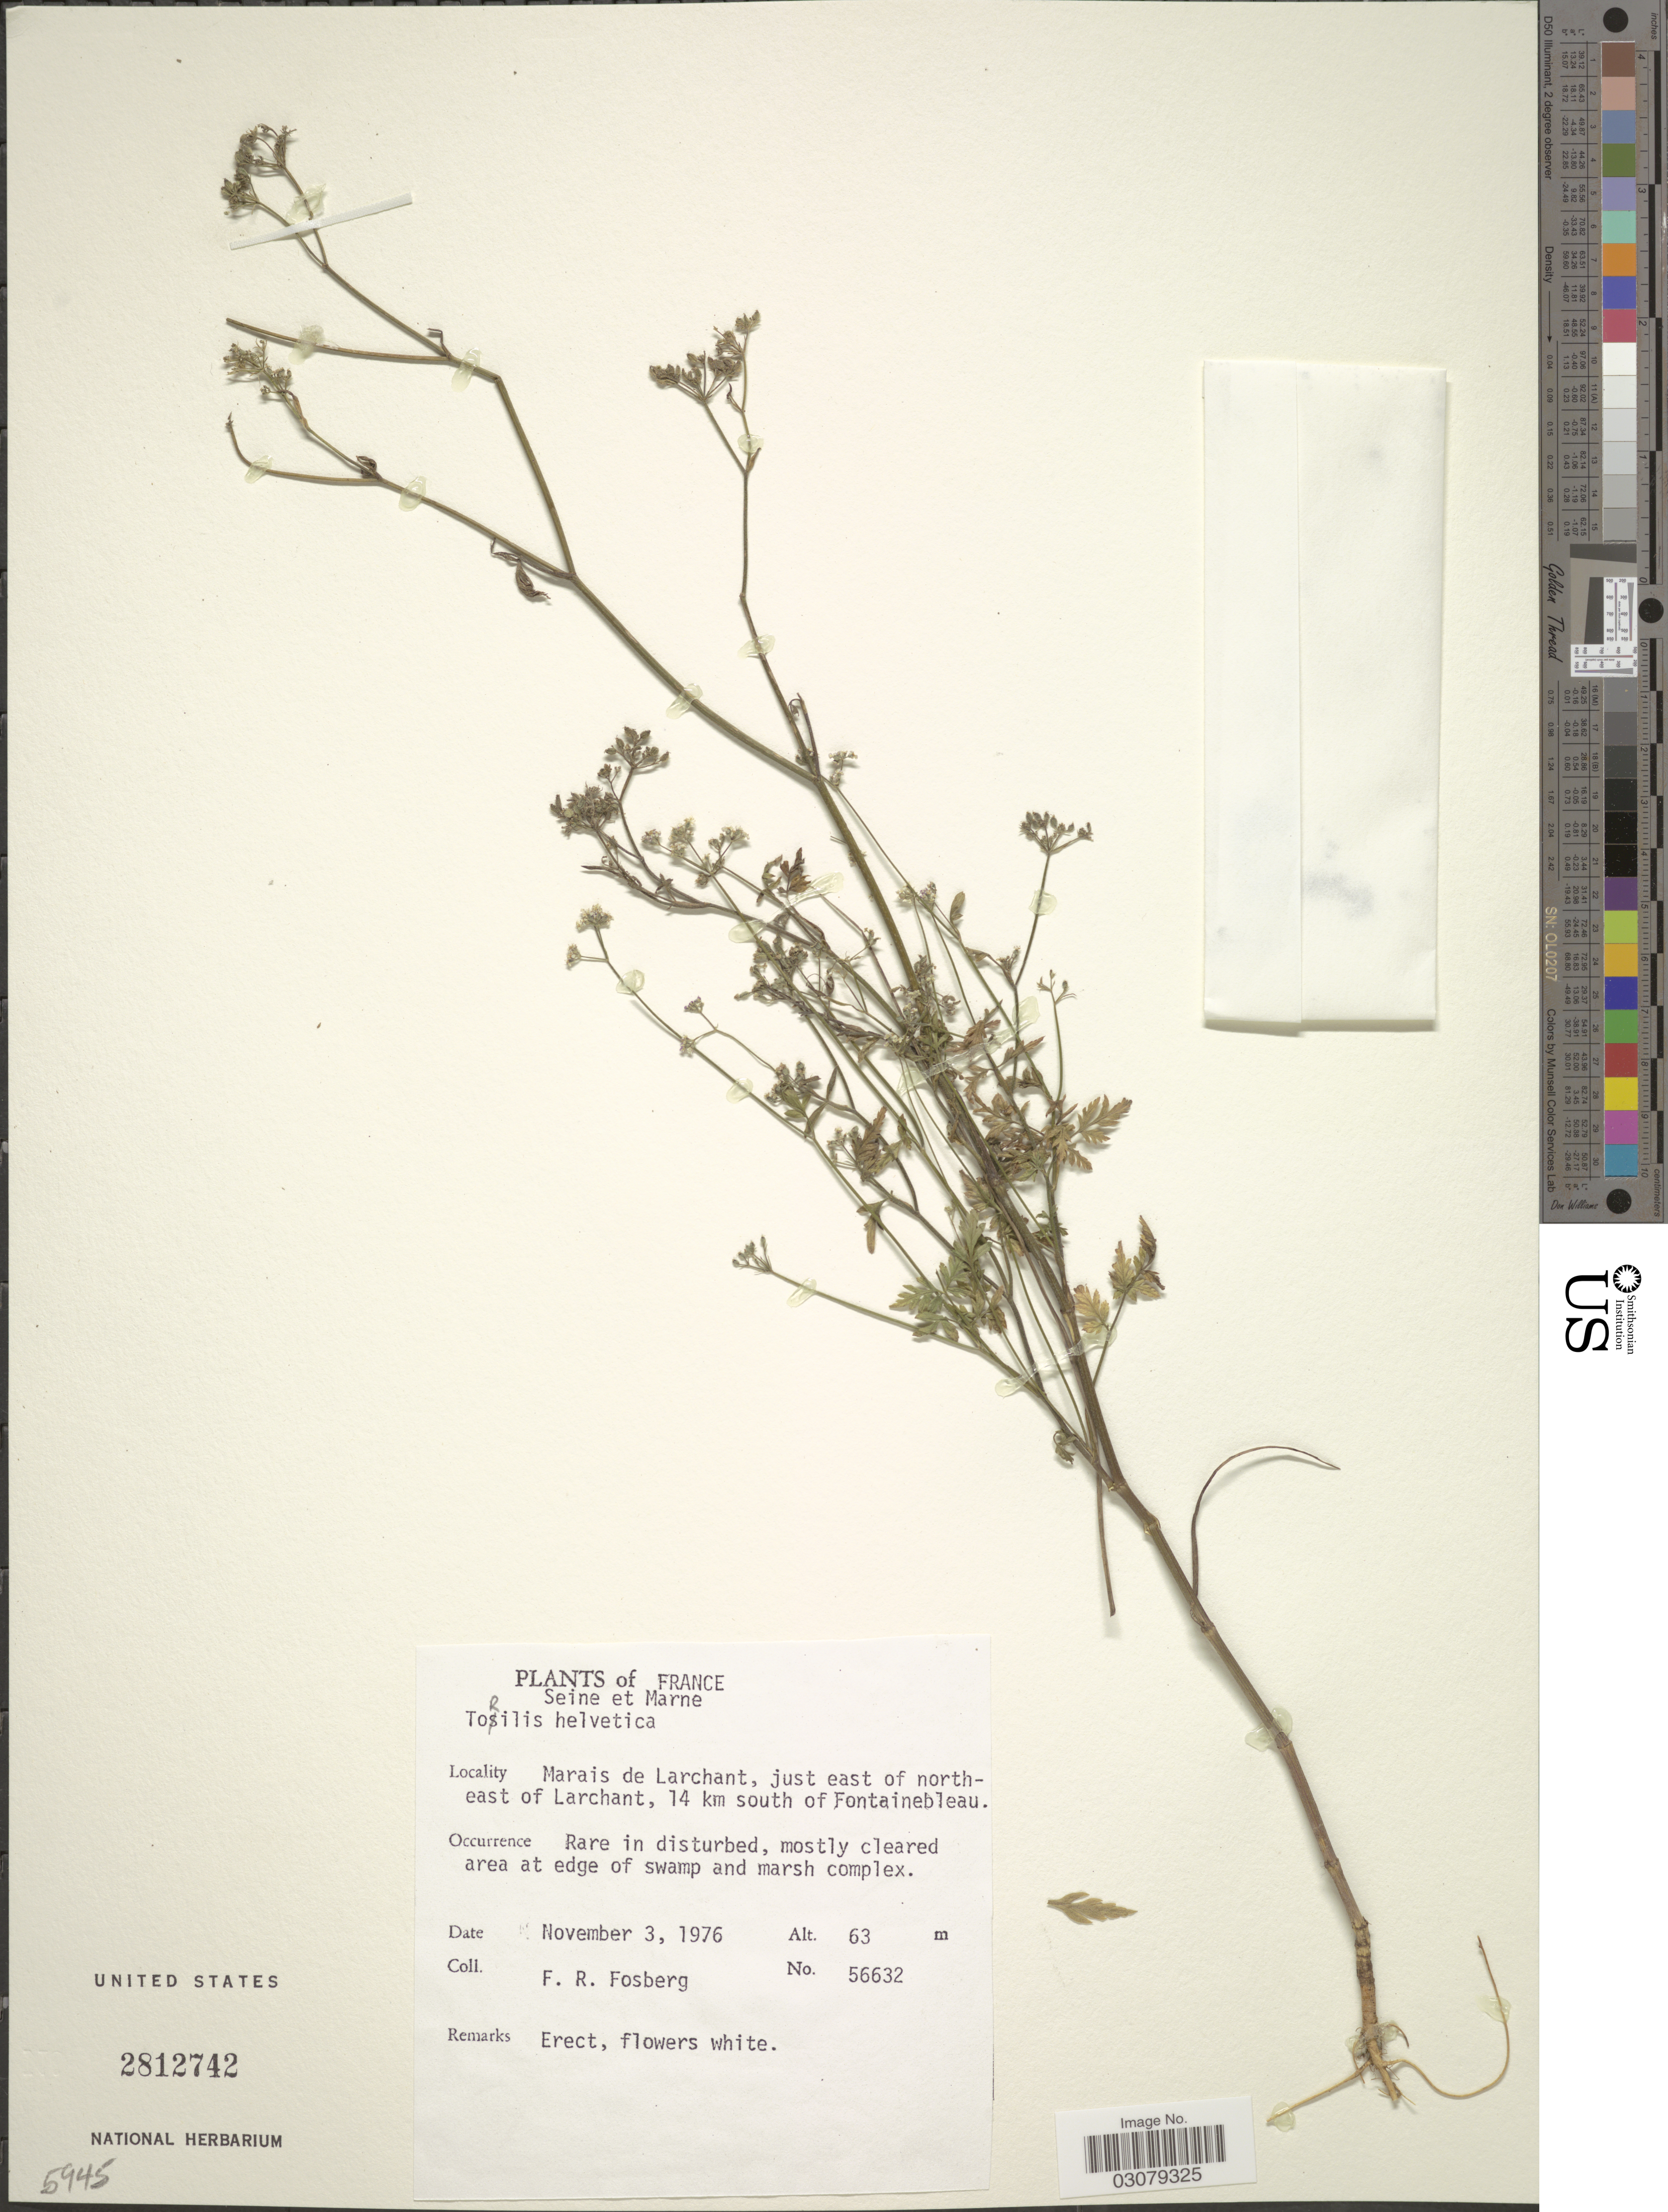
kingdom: Plantae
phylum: Tracheophyta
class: Magnoliopsida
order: Apiales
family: Apiaceae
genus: Torilis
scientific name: Torilis helvetica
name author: C.C. Gmel.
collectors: F. R. Fosberg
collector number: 56632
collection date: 1976-11-03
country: France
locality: Seine et Marne. Marais de Larchant, just east of northeast of Larchant, 14 km south of Fontainebleau.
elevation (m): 63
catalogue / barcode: US 2812742